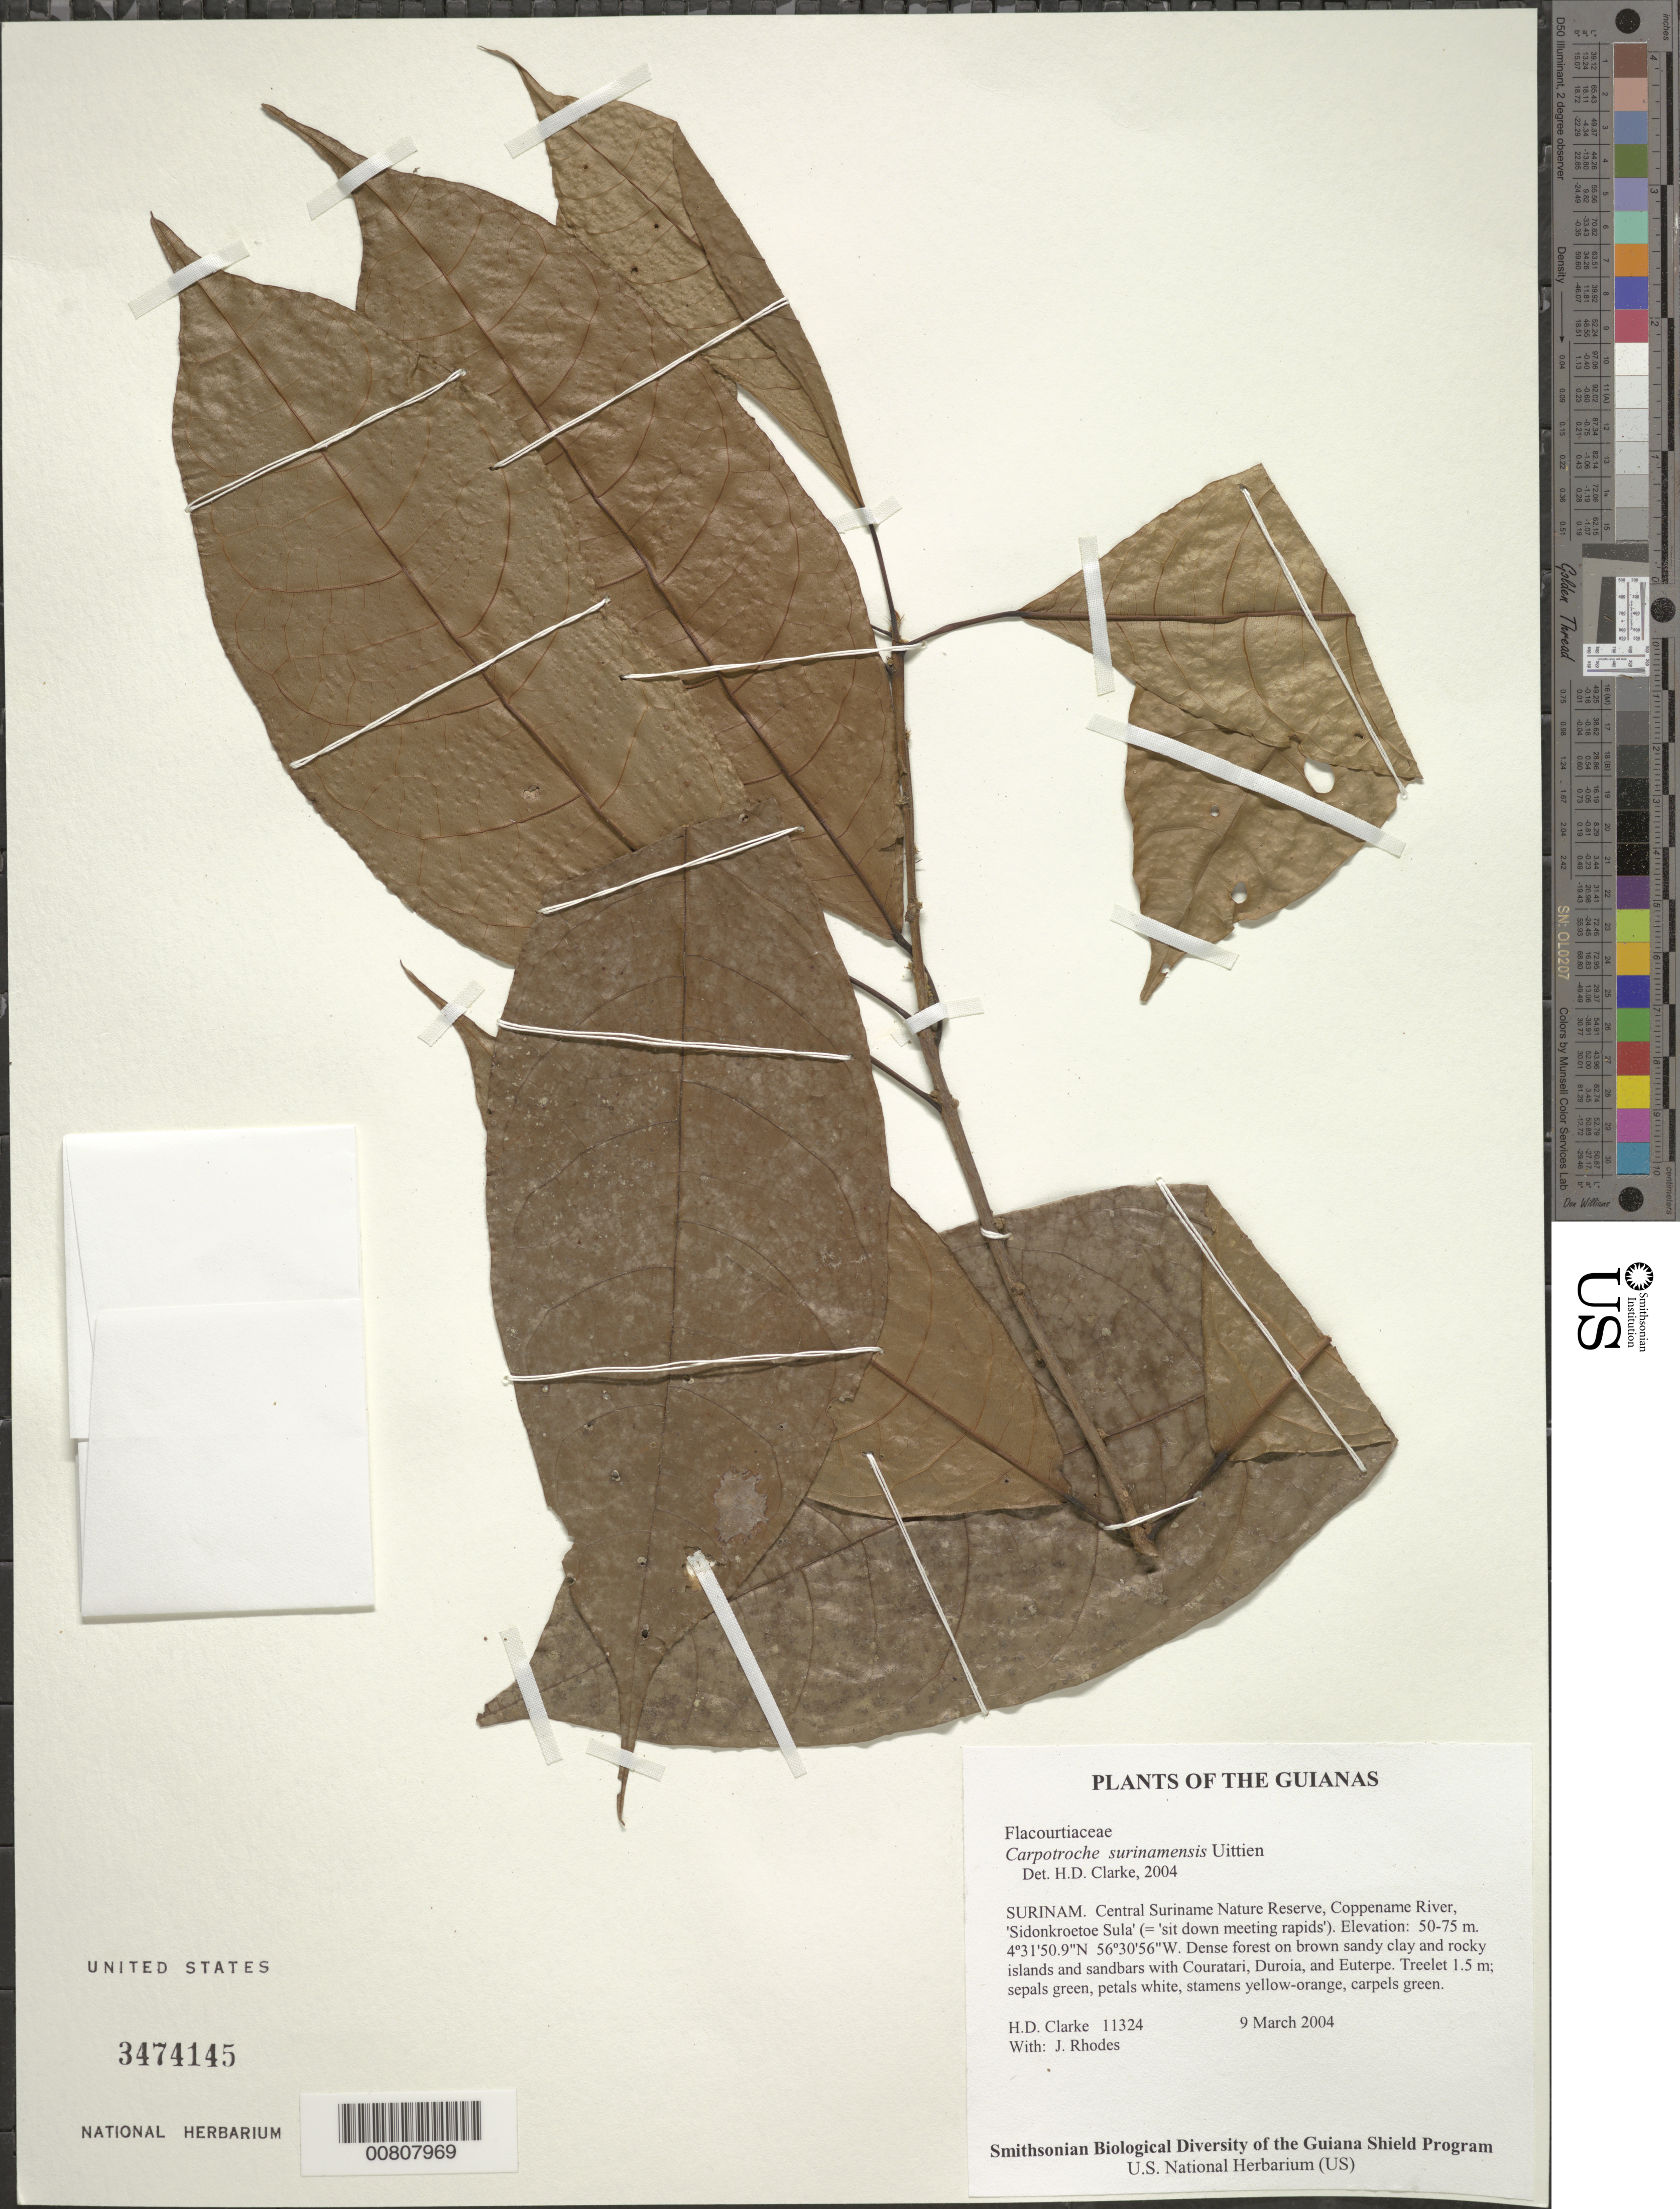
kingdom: Plantae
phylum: Tracheophyta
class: Magnoliopsida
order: Malpighiales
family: Achariaceae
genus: Carpotroche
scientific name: Carpotroche surinamensis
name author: Uittien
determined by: Clarke, H. D., University of North Carolina (Asheville)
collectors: H. D. Clarke & J. Rhodes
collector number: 11324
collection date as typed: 9 March 2004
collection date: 2004-03-09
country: Suriname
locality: Central Suriname Nature Reserve, Coppename River, 'Sidonkroetoe Sula' (= 'sit down meeting rapids')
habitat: Dense forest on brown sandy clay and rocky islands and sandbars with Couratari, Duroia, and Euterpe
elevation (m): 50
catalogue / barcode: US 3474145